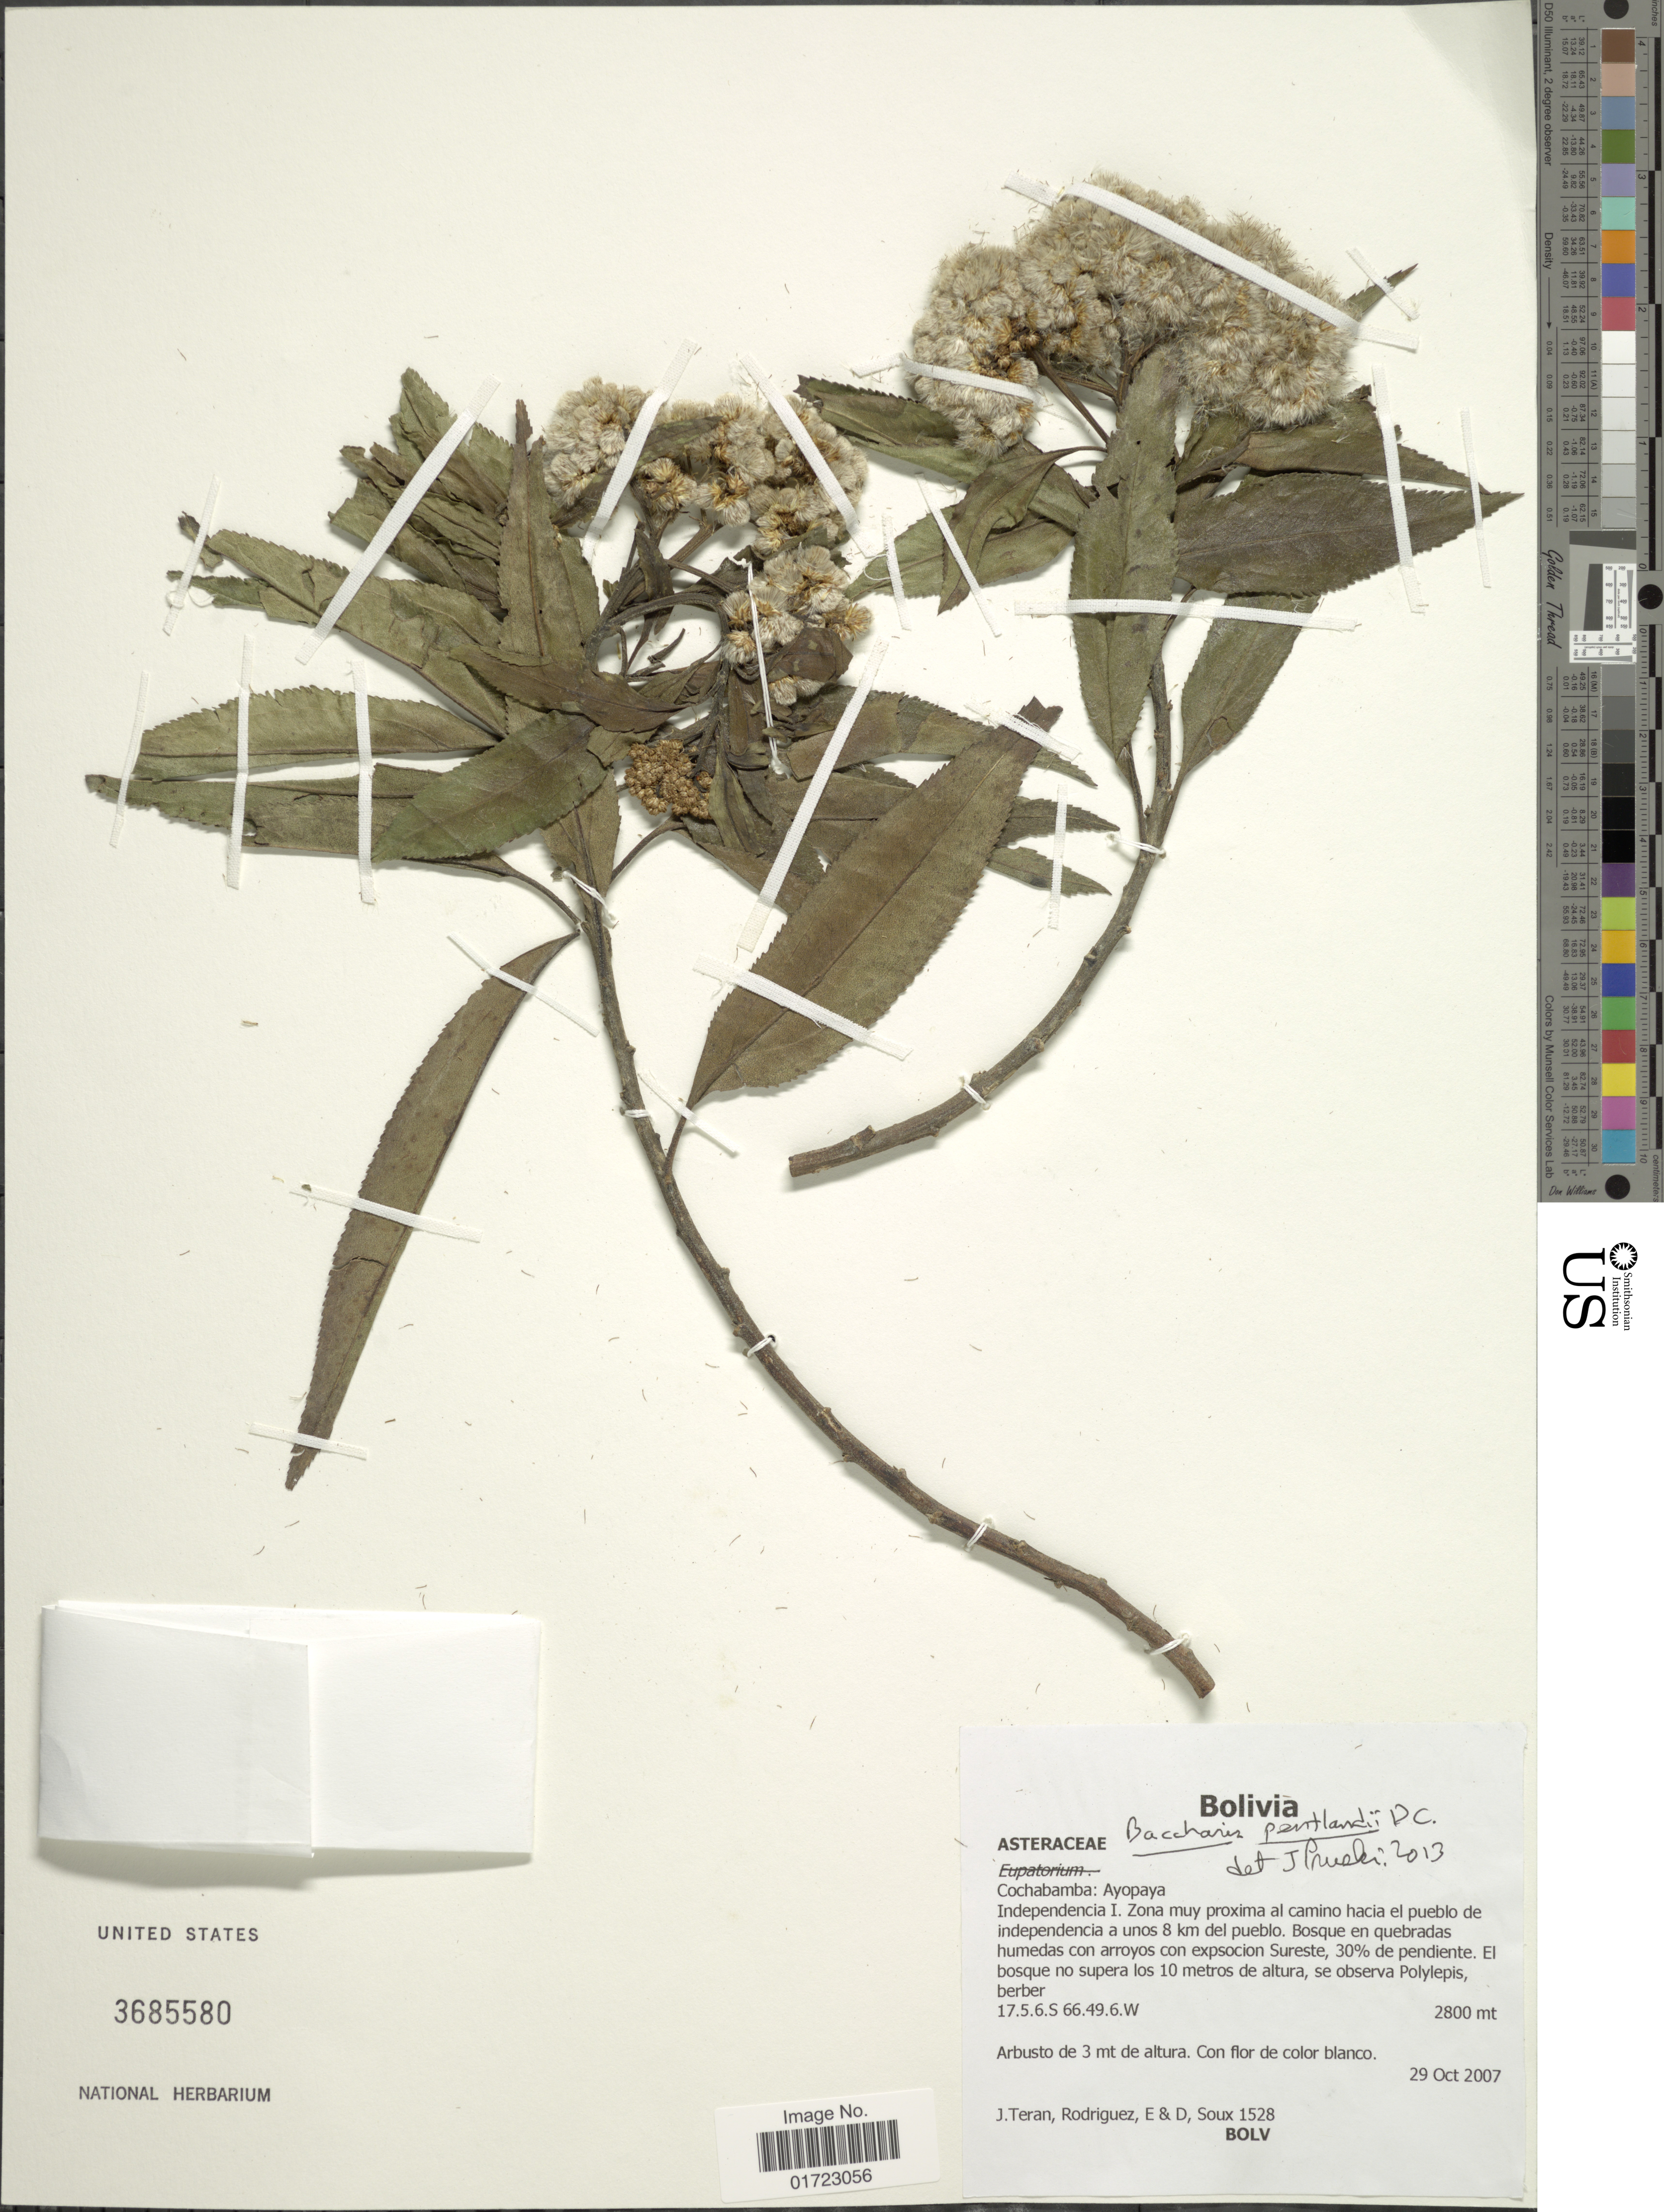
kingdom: Plantae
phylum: Tracheophyta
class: Magnoliopsida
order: Asterales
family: Asteraceae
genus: Baccharis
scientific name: Baccharis pentlandii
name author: DC.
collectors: J. Teran, E. Rodriguez & D. Soux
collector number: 1528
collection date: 2007-10-29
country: Bolivia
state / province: Cochabamba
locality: Ayopaya. Independia I. Zona muy proxima al camino hacia el pueblo de independencia a unos 8 km del pueblo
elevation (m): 2800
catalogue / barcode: US 3685580